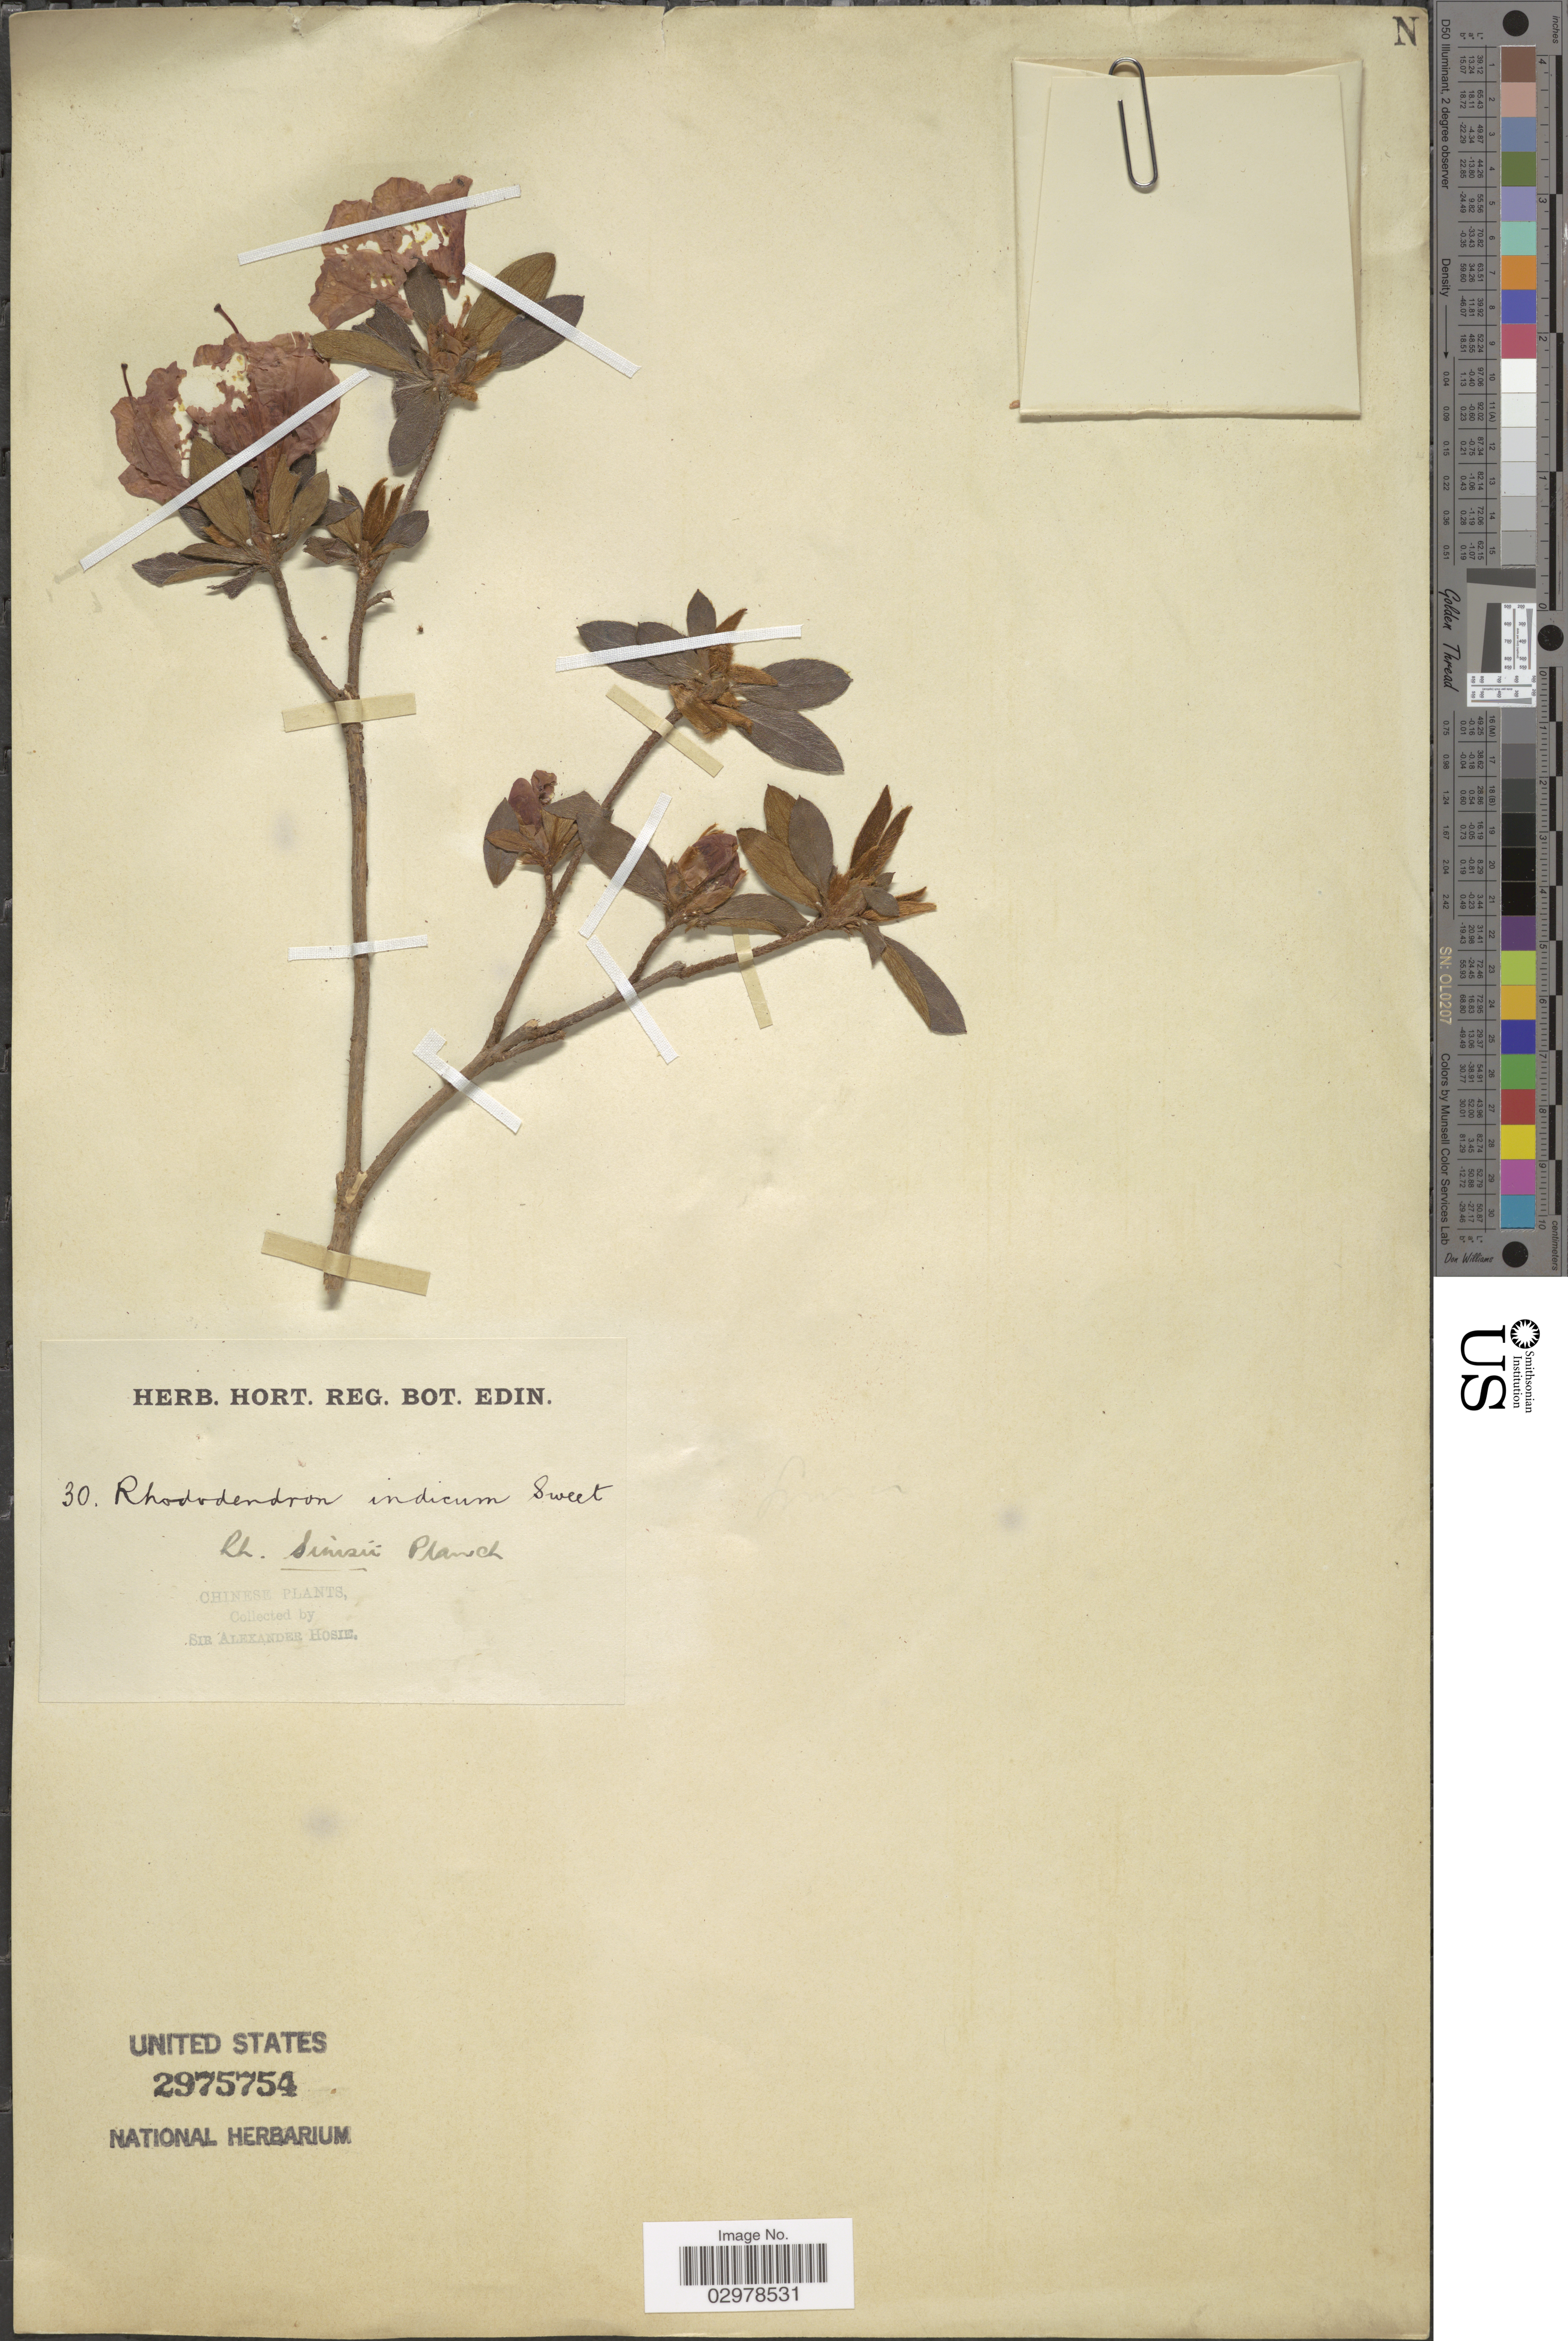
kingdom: Plantae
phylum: Tracheophyta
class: Magnoliopsida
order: Ericales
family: Ericaceae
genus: Rhododendron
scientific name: Rhododendron simsii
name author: Planch.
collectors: A. Hosie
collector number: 30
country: China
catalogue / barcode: US 2975754